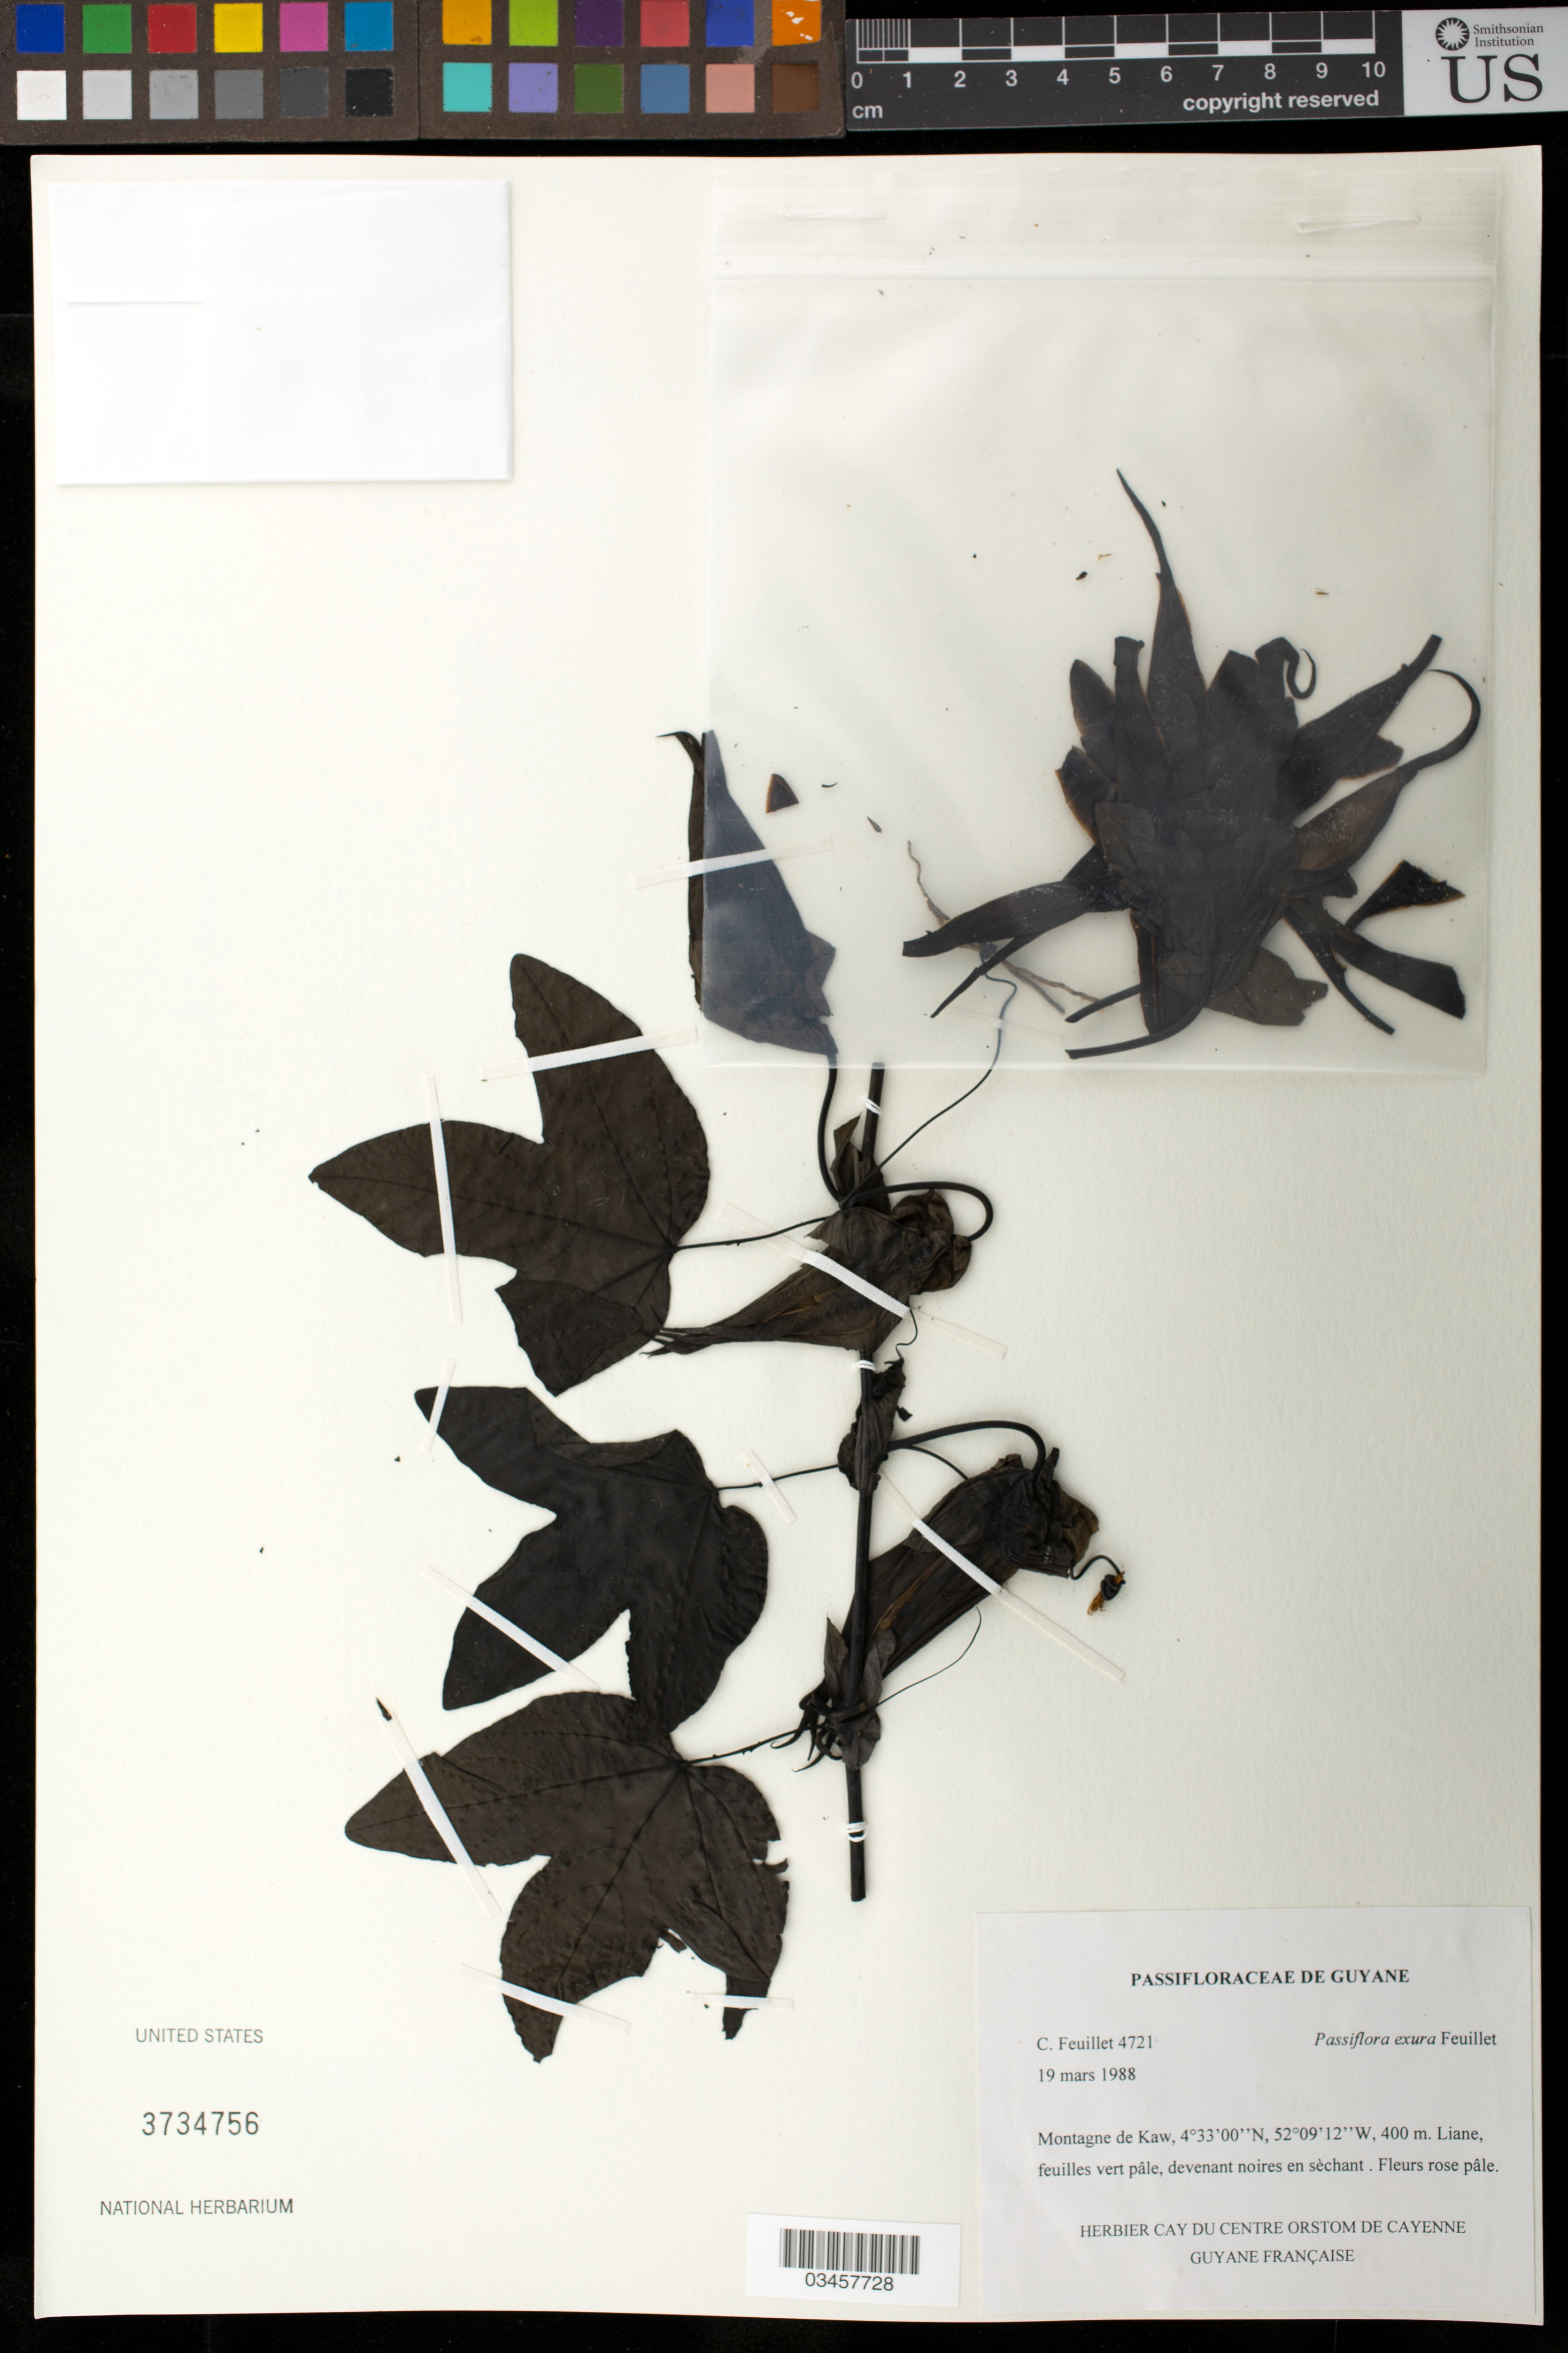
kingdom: Plantae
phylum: Tracheophyta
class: Magnoliopsida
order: Malpighiales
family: Passifloraceae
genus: Passiflora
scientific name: Passiflora exura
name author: Feuillet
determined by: Feuillet, C.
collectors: C. Feuillet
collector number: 4721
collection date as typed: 19 Mar 1988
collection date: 1988-03-19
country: French Guiana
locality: Montagne de Kaw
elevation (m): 400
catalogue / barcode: US 3734756